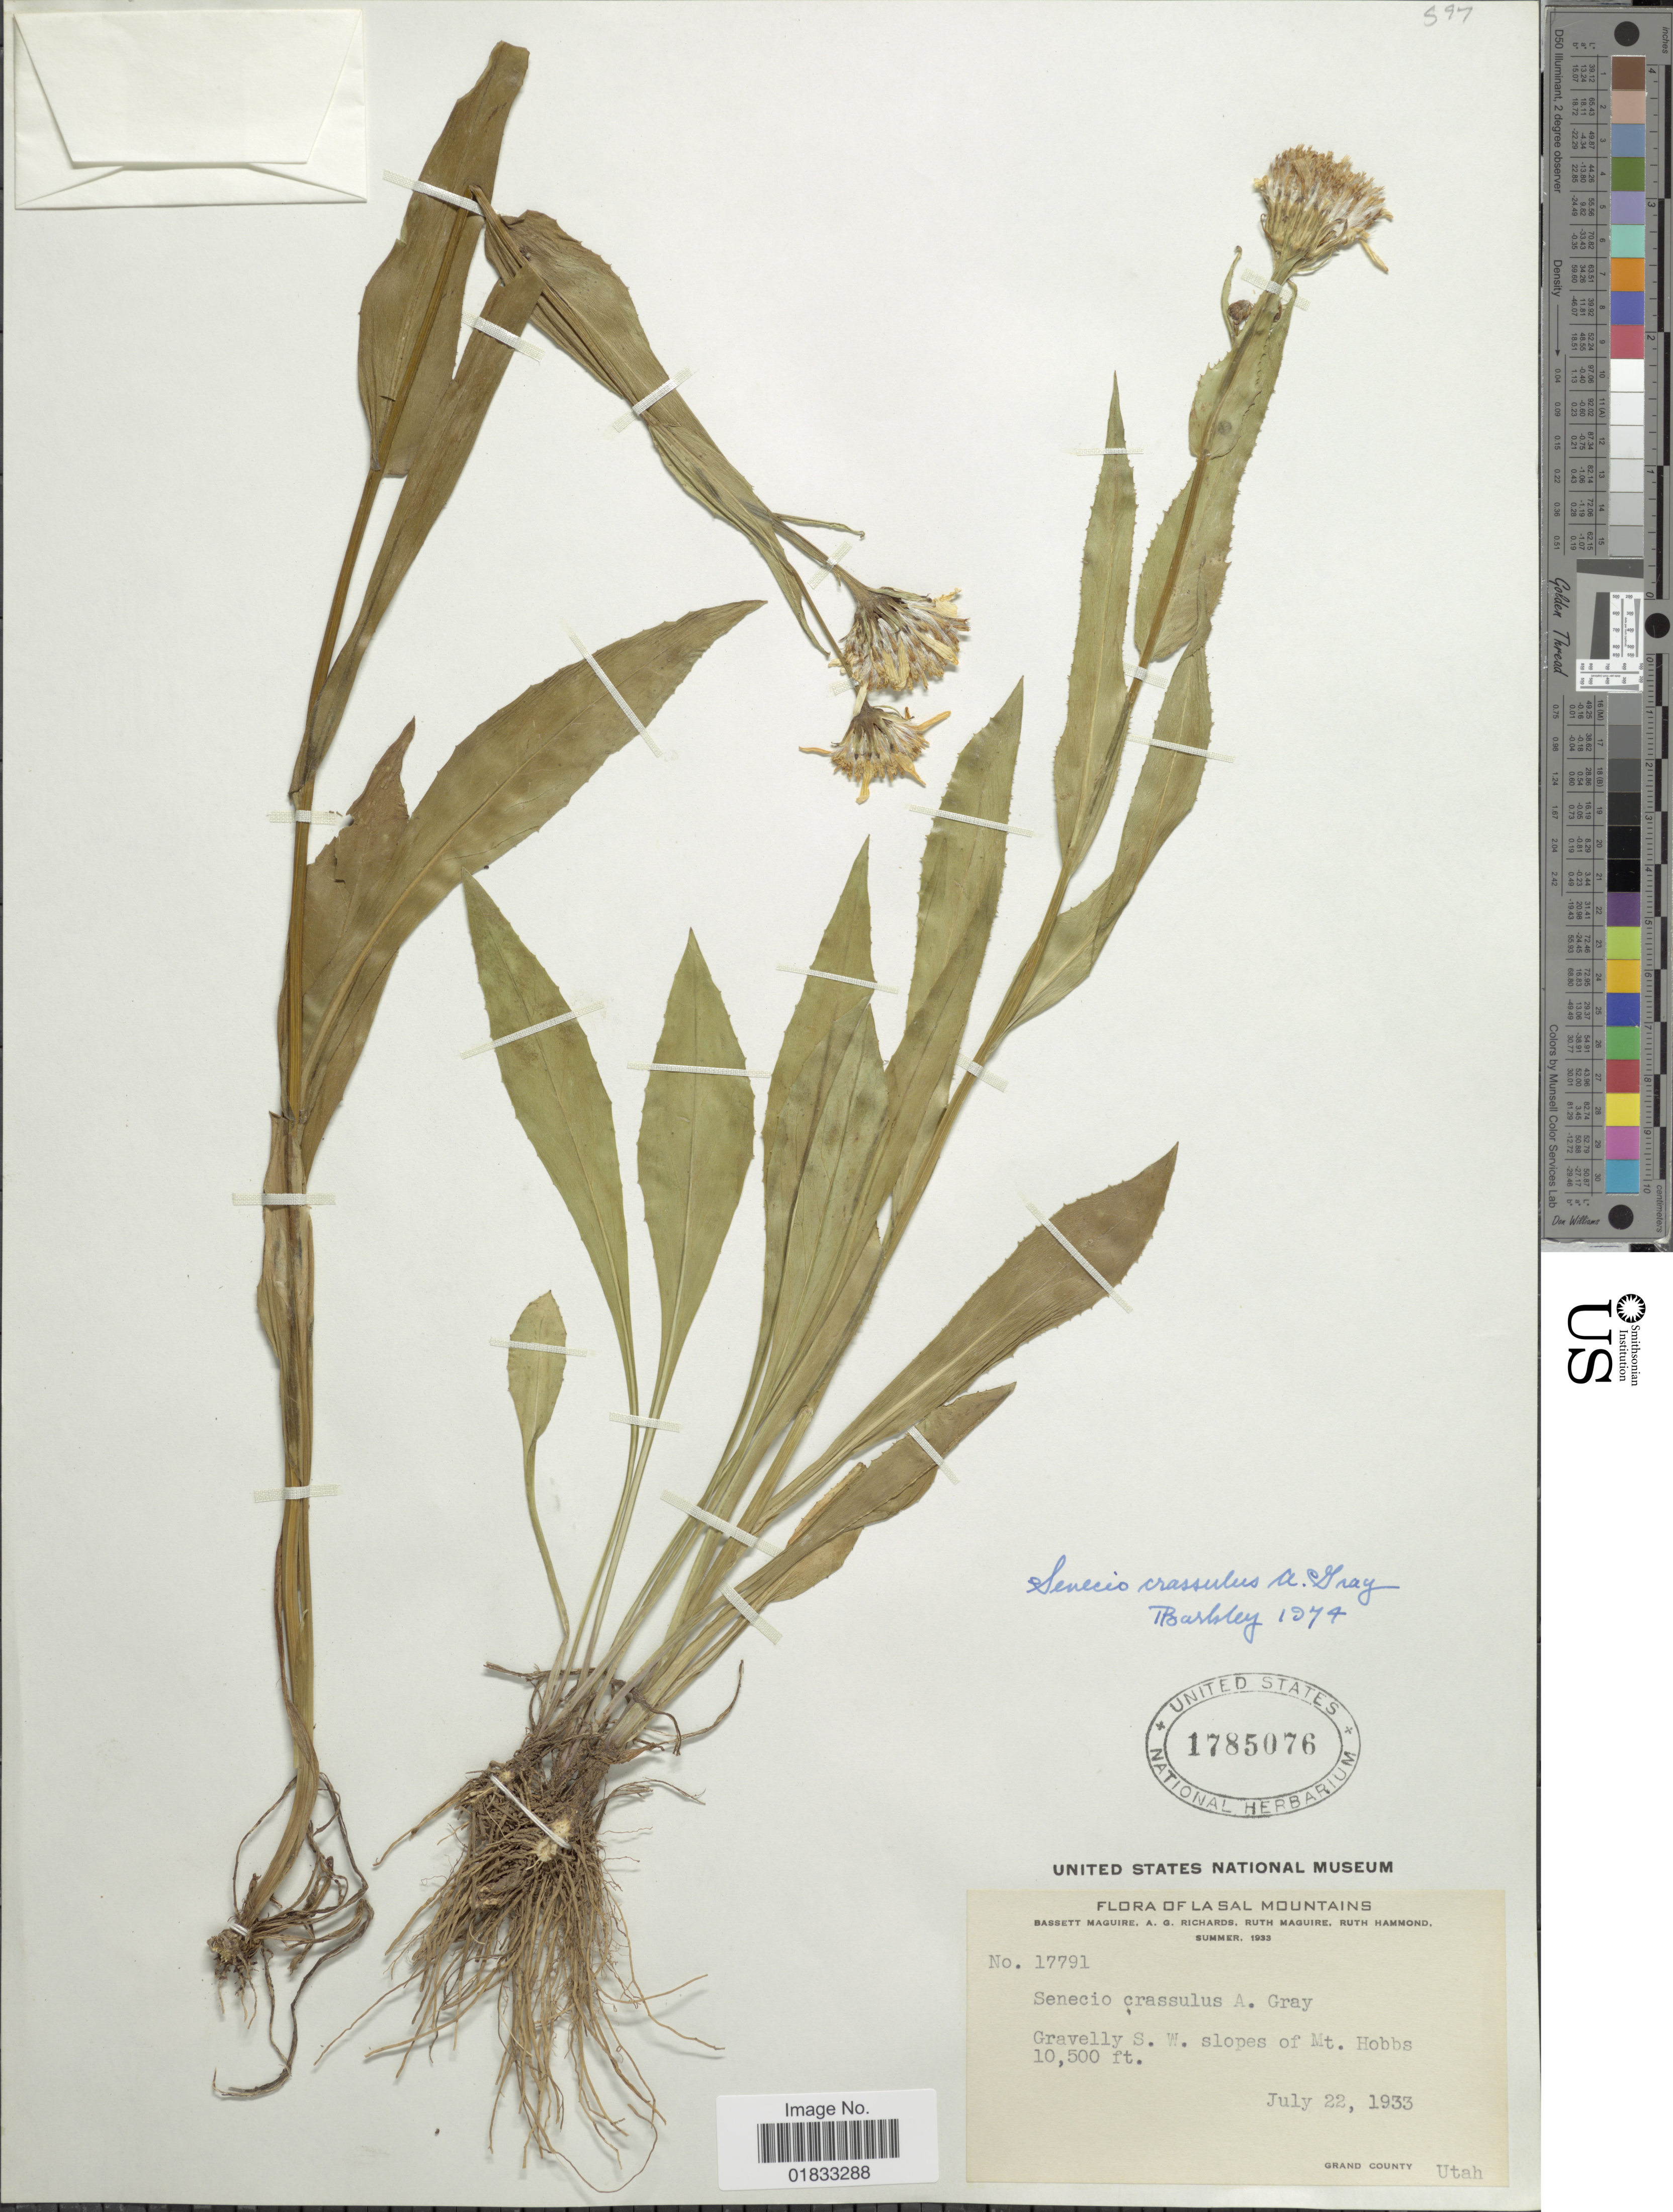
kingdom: Plantae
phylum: Tracheophyta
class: Magnoliopsida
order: Asterales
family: Asteraceae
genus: Senecio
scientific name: Senecio crassulus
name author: A. Gray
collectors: B. Maguire, A. Richards, R. R. Maguire & R. Hammond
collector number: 17791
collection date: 1933-07-22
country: United States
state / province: Utah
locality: La Sal Mountains, Gravelly S. W. slopes of Mt. Hobbs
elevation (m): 3200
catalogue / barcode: US 1785076